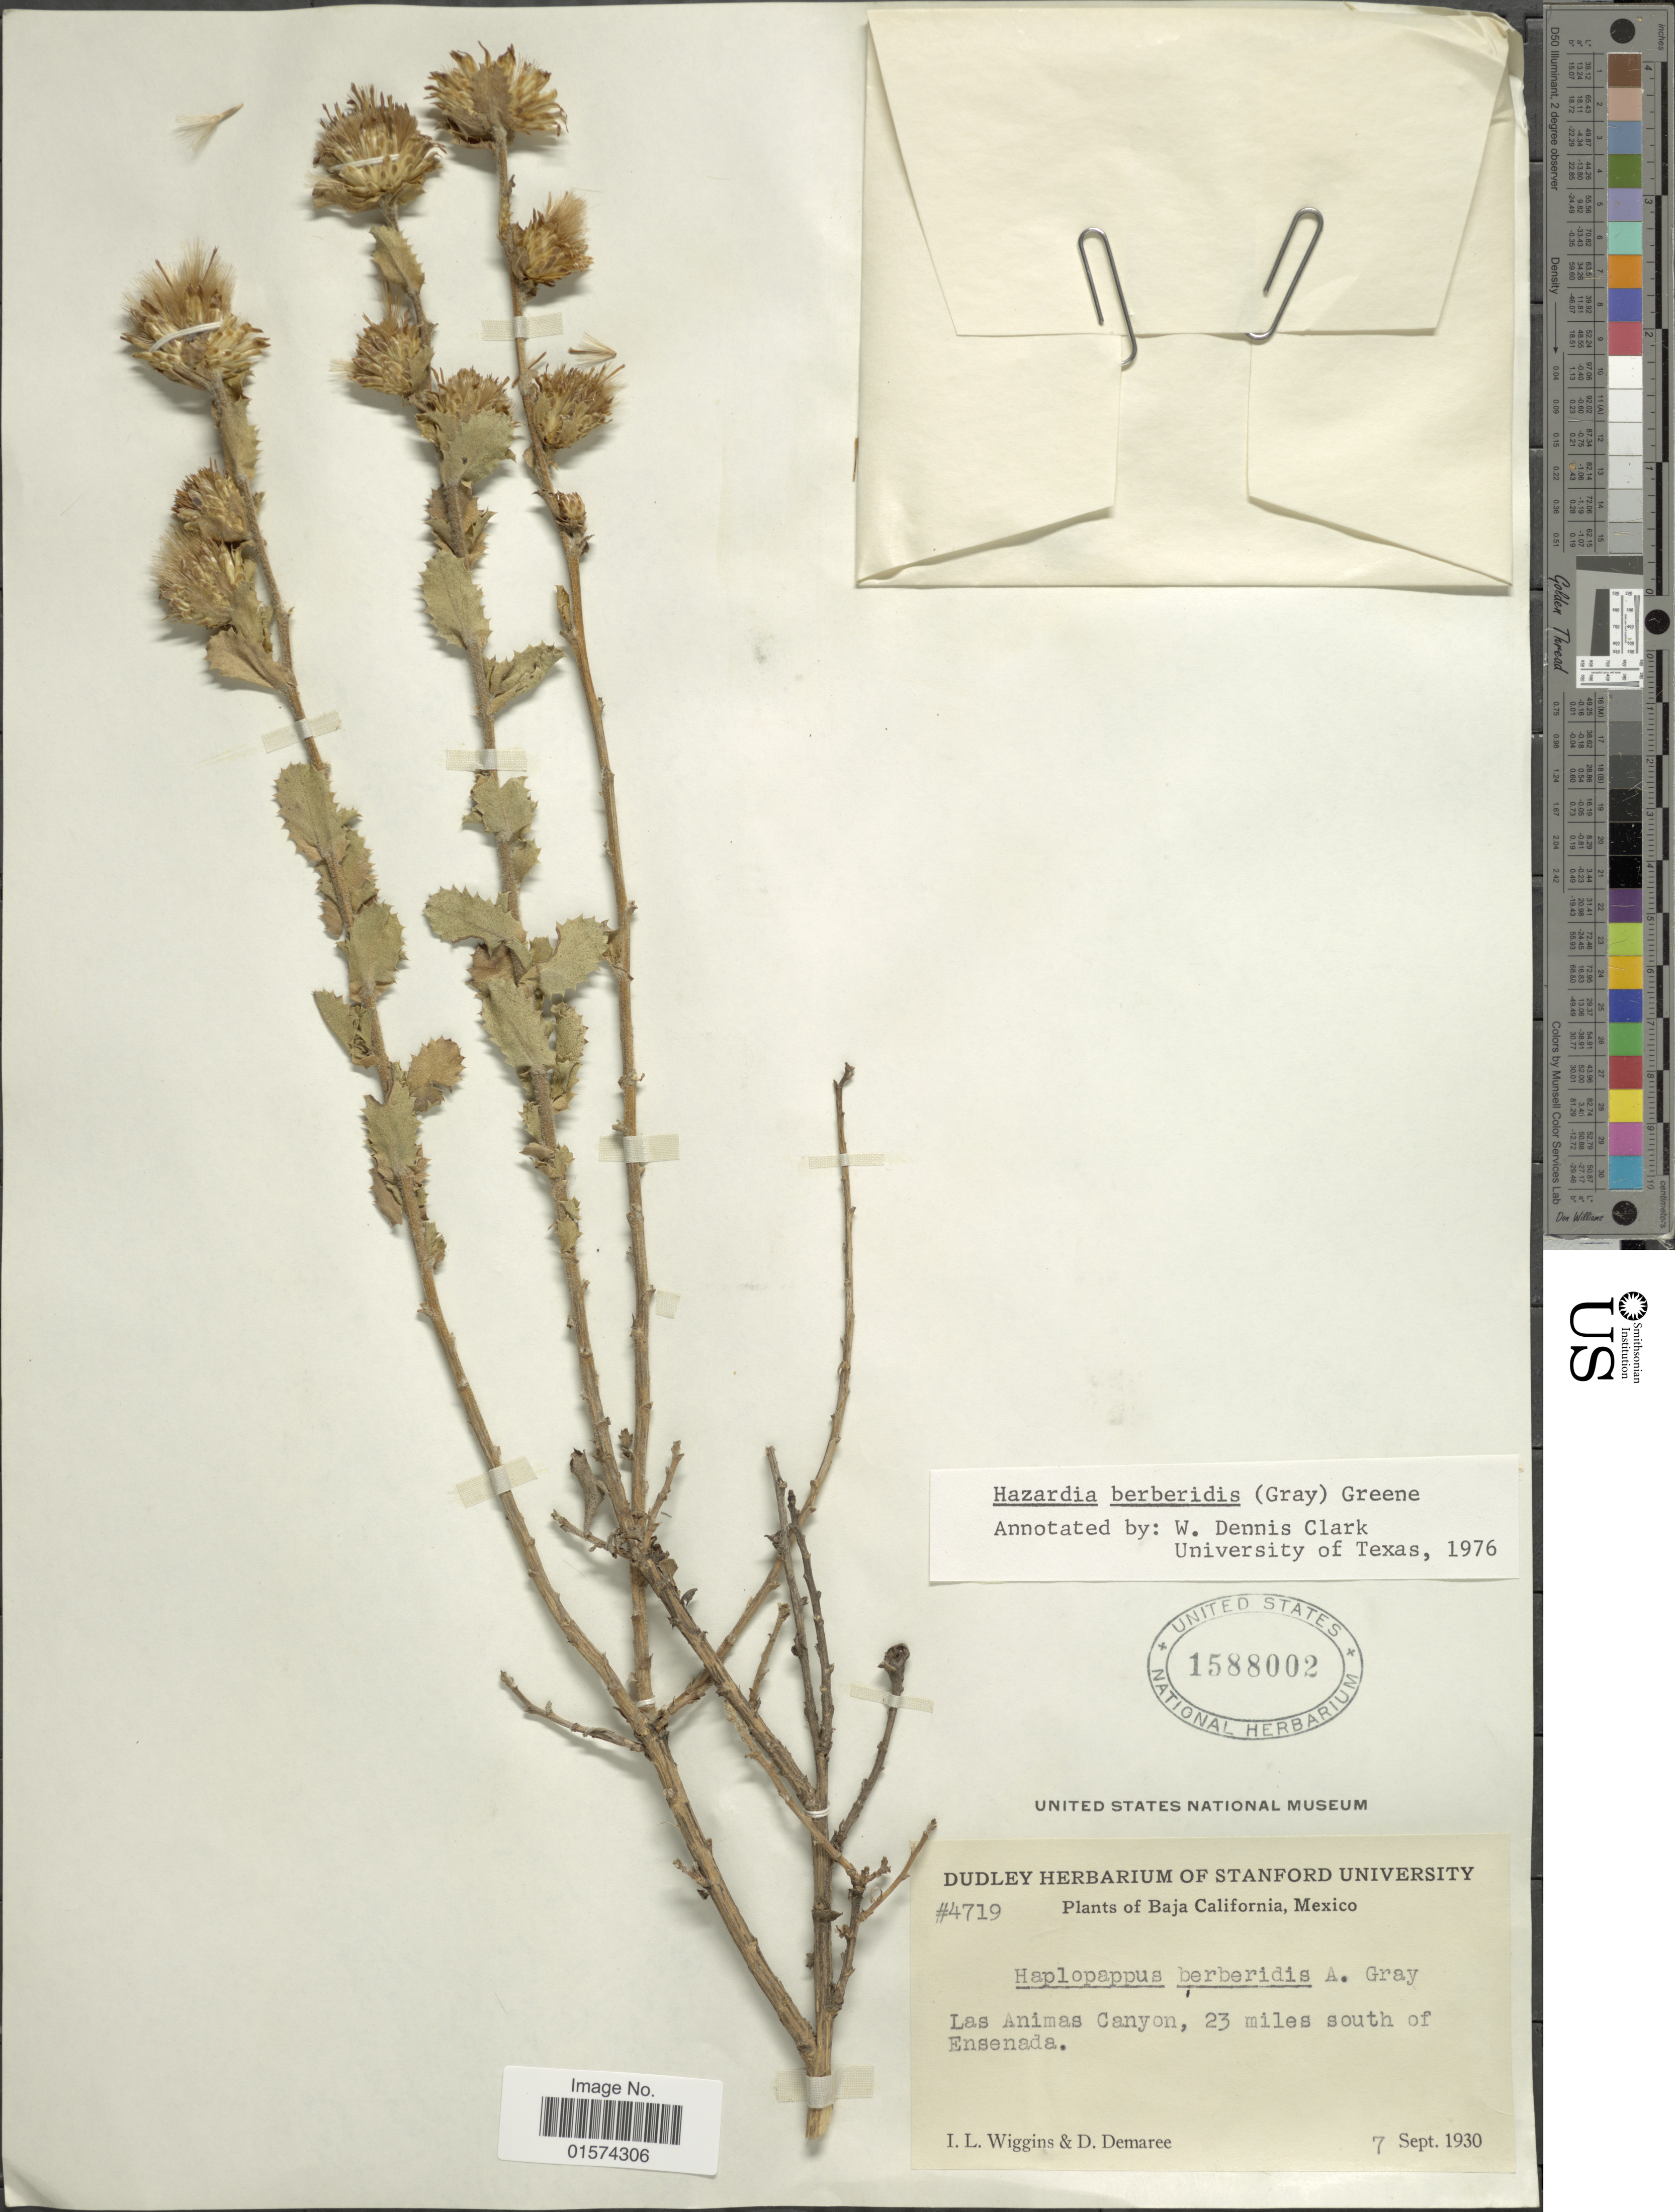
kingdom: Plantae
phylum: Tracheophyta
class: Magnoliopsida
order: Asterales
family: Asteraceae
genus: Hazardia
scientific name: Hazardia berberidis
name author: (A. Gray) Greene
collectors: I. L. Wiggins & D. Demaree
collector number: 4719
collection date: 1930-09-07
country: Mexico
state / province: Baja California Sur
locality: Las Animas Canyon, 23 miles south of Ensenada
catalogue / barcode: US 1588002